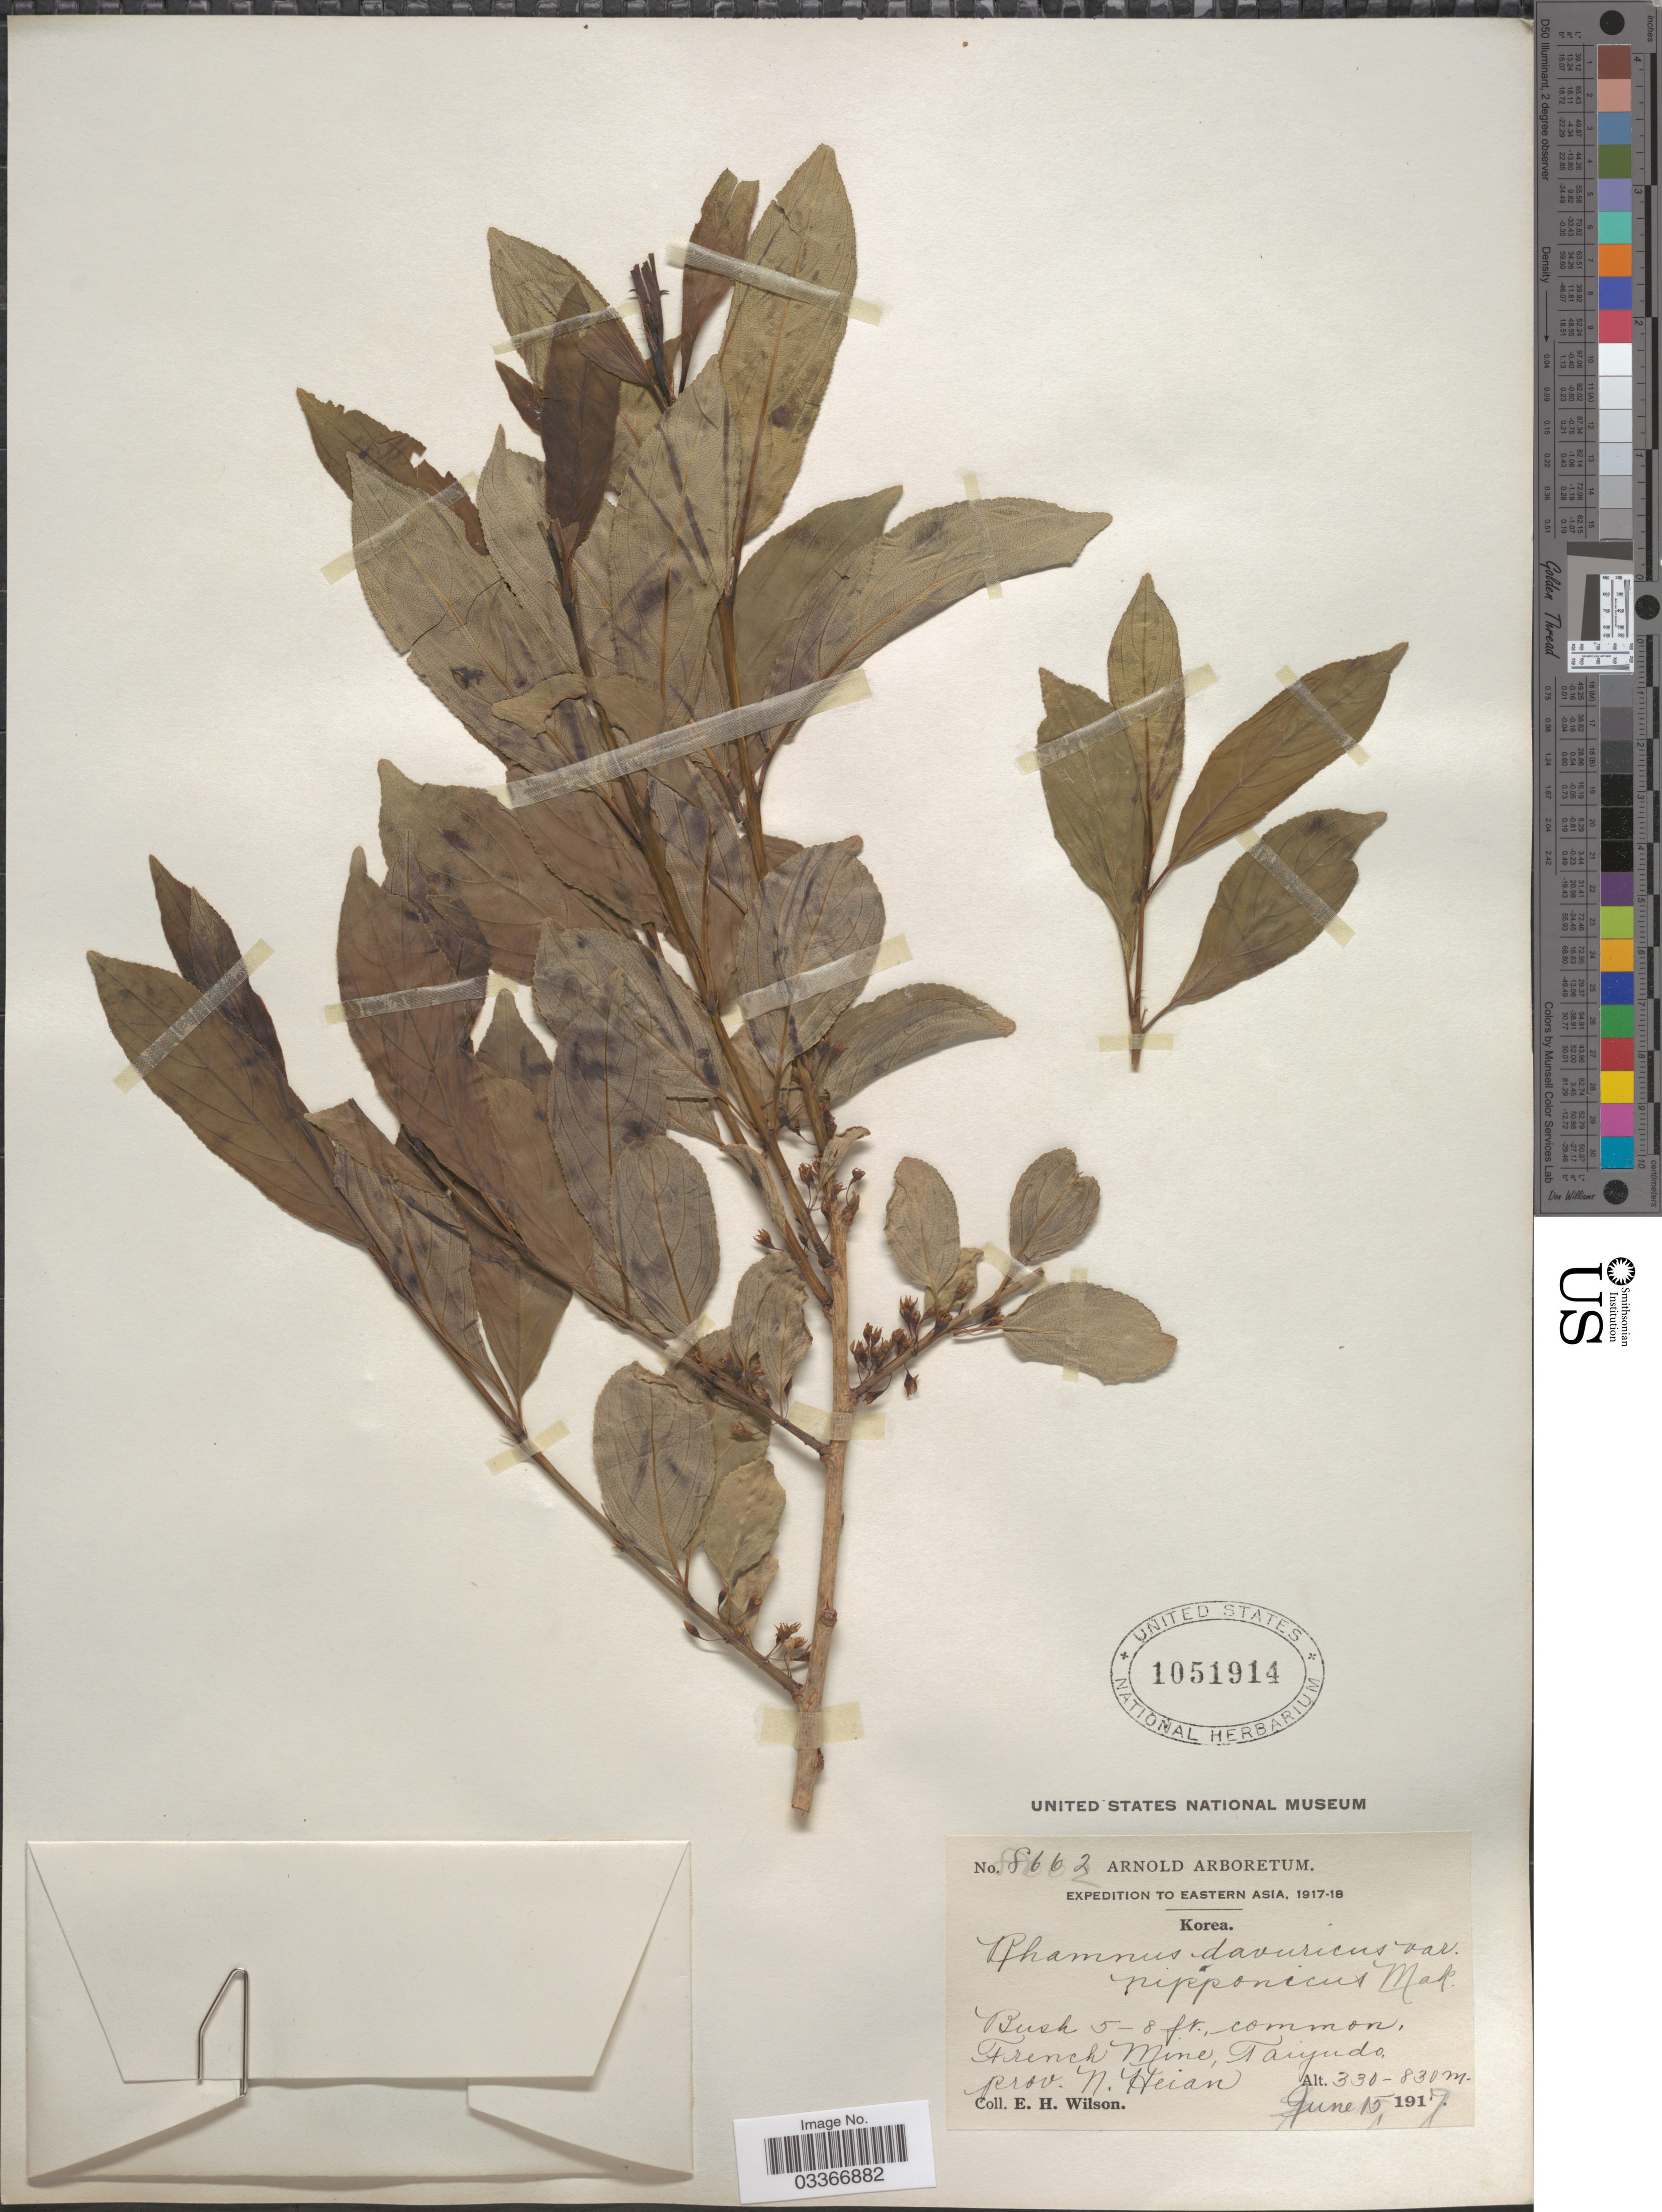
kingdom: Plantae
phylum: Tracheophyta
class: Magnoliopsida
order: Rosales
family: Rhamnaceae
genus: Rhamnus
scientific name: Rhamnus davurica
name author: Pall.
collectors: E. Wilson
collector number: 8662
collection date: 1917-06-15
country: North Korea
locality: French Mine, Taiyudo, prov. N. Heian.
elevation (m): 330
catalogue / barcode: US 1051914